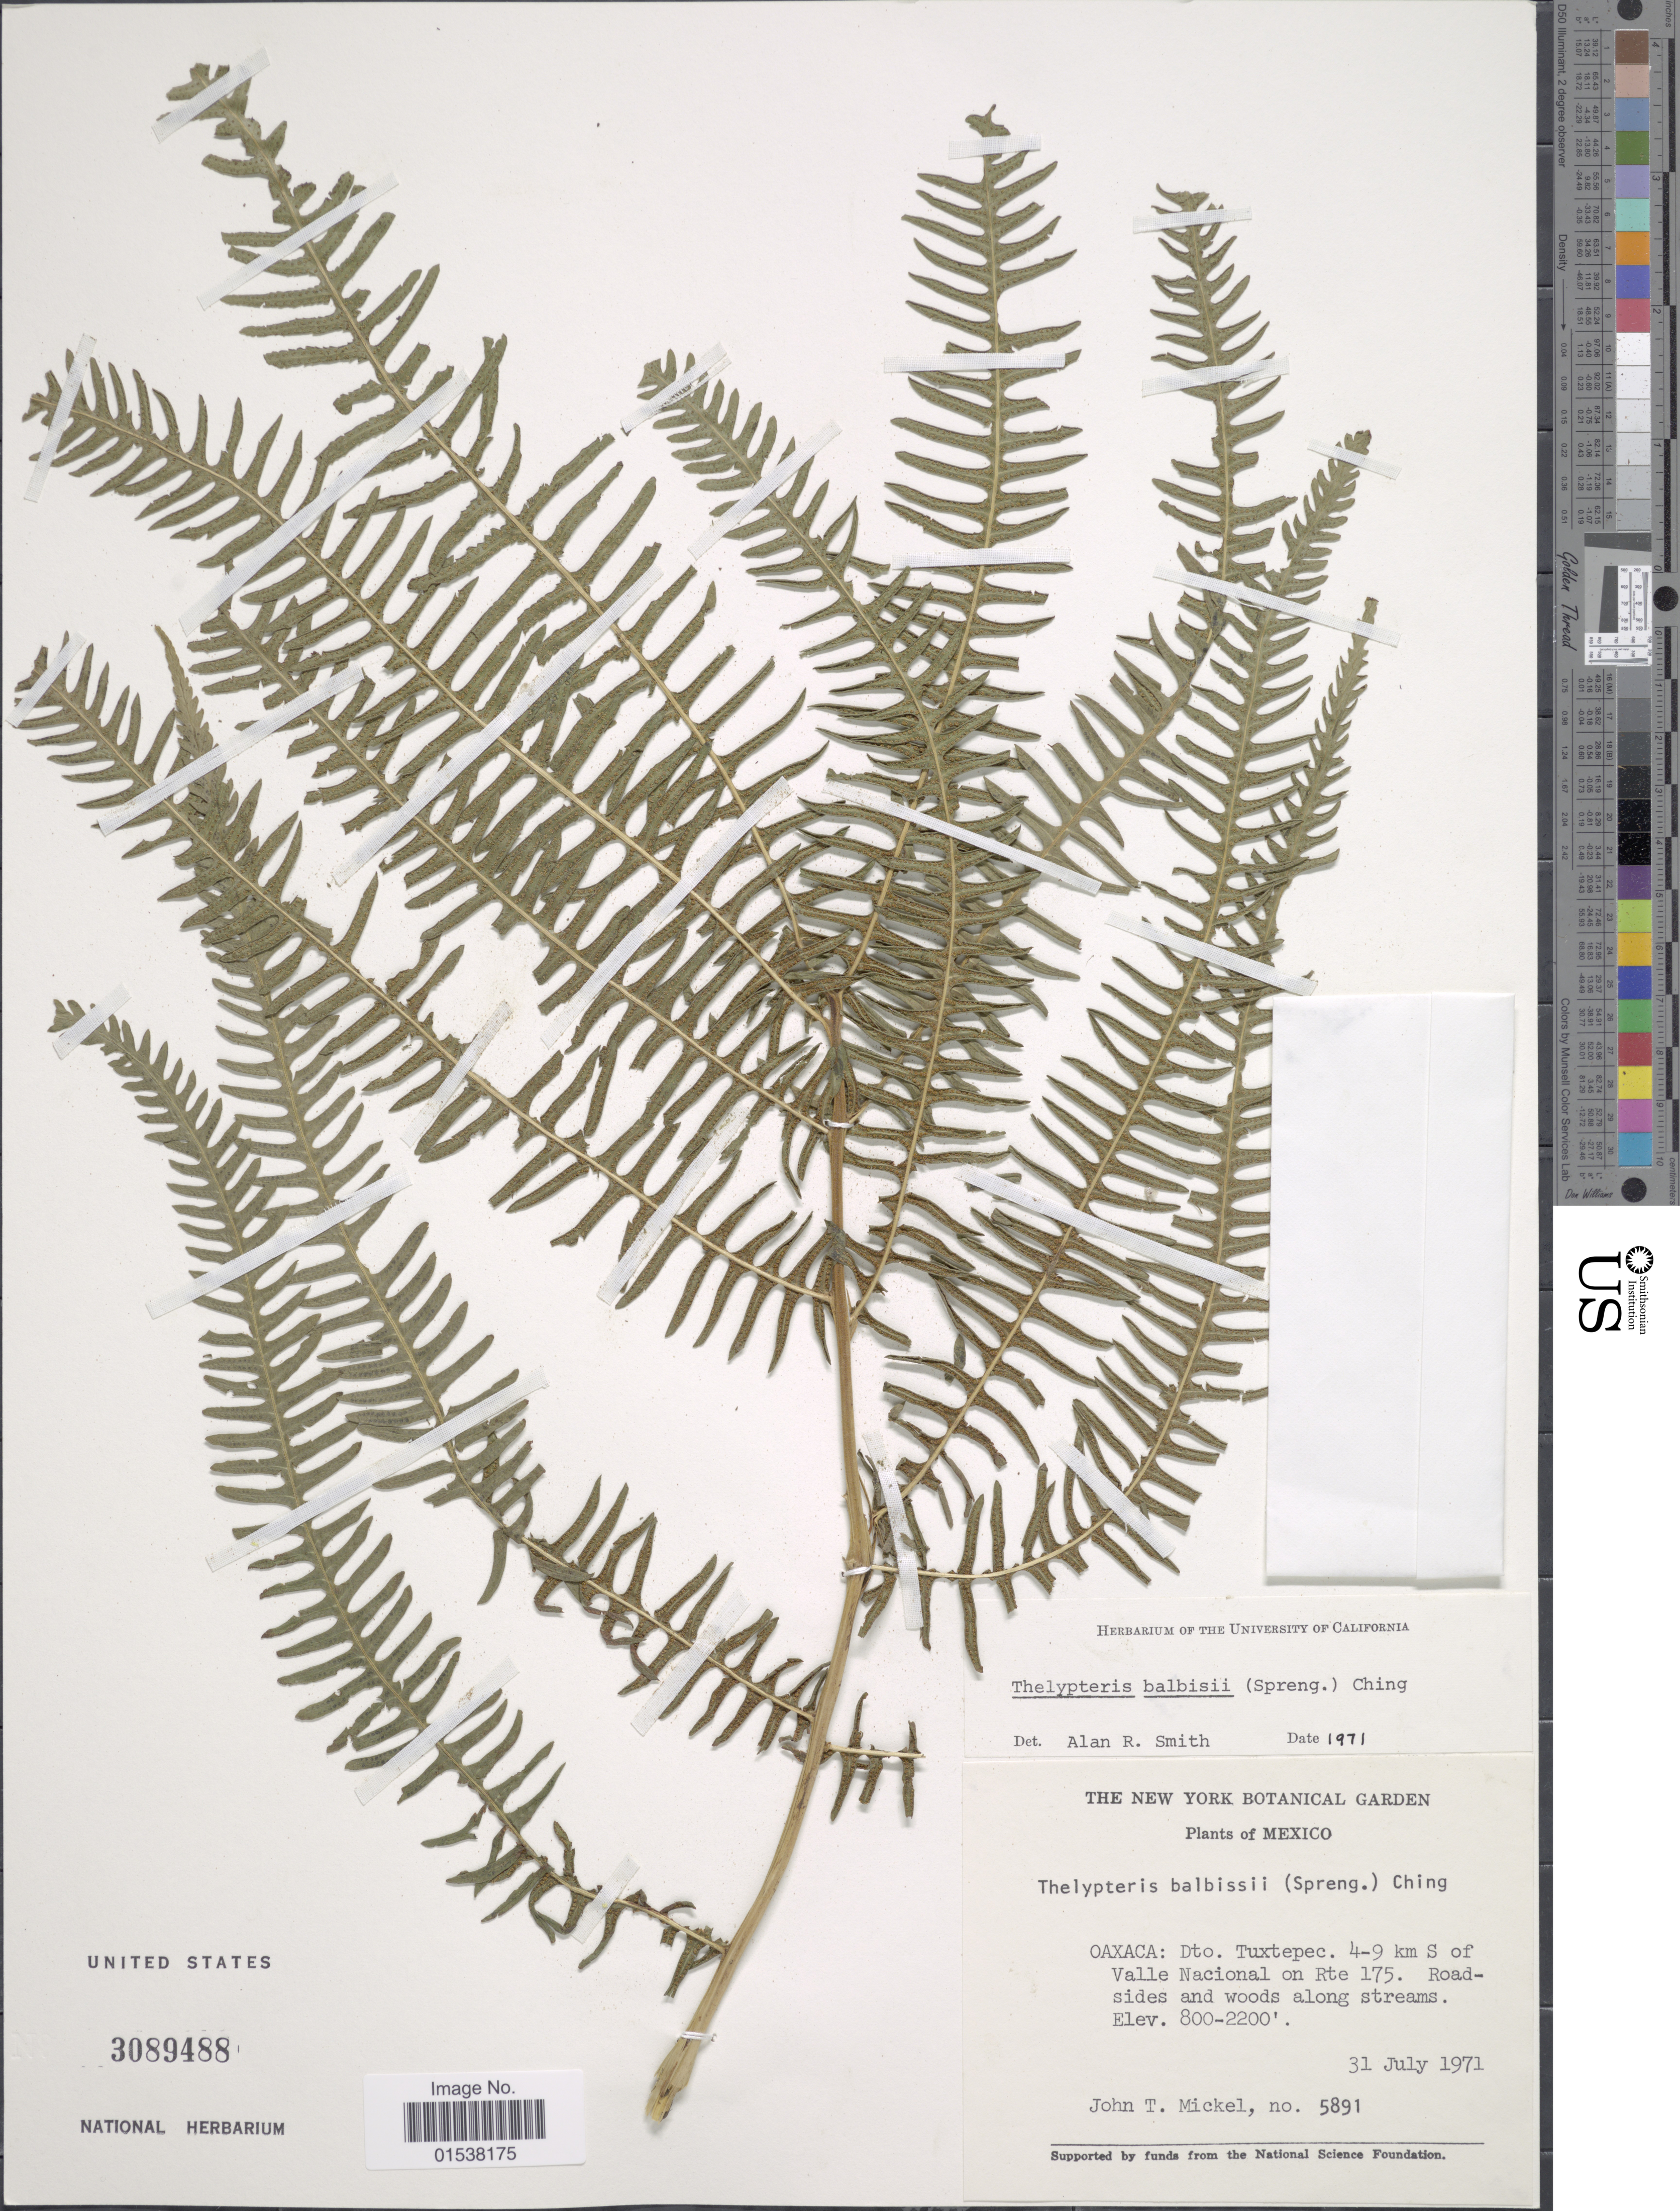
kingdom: Plantae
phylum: Tracheophyta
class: Polypodiopsida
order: Polypodiales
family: Thelypteridaceae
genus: Amauropelta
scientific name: Amauropelta balbisii (Spreng.) comb. nov., ined. 2015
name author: (Spreng.)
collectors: J. T. Mickel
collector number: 5891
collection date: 1971-07-31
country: Mexico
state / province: Oaxaca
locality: Oaxaca: Dto. Tuxtepec 4-9 km S of Valle Nacional on Rte 175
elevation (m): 244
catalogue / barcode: US 3089488